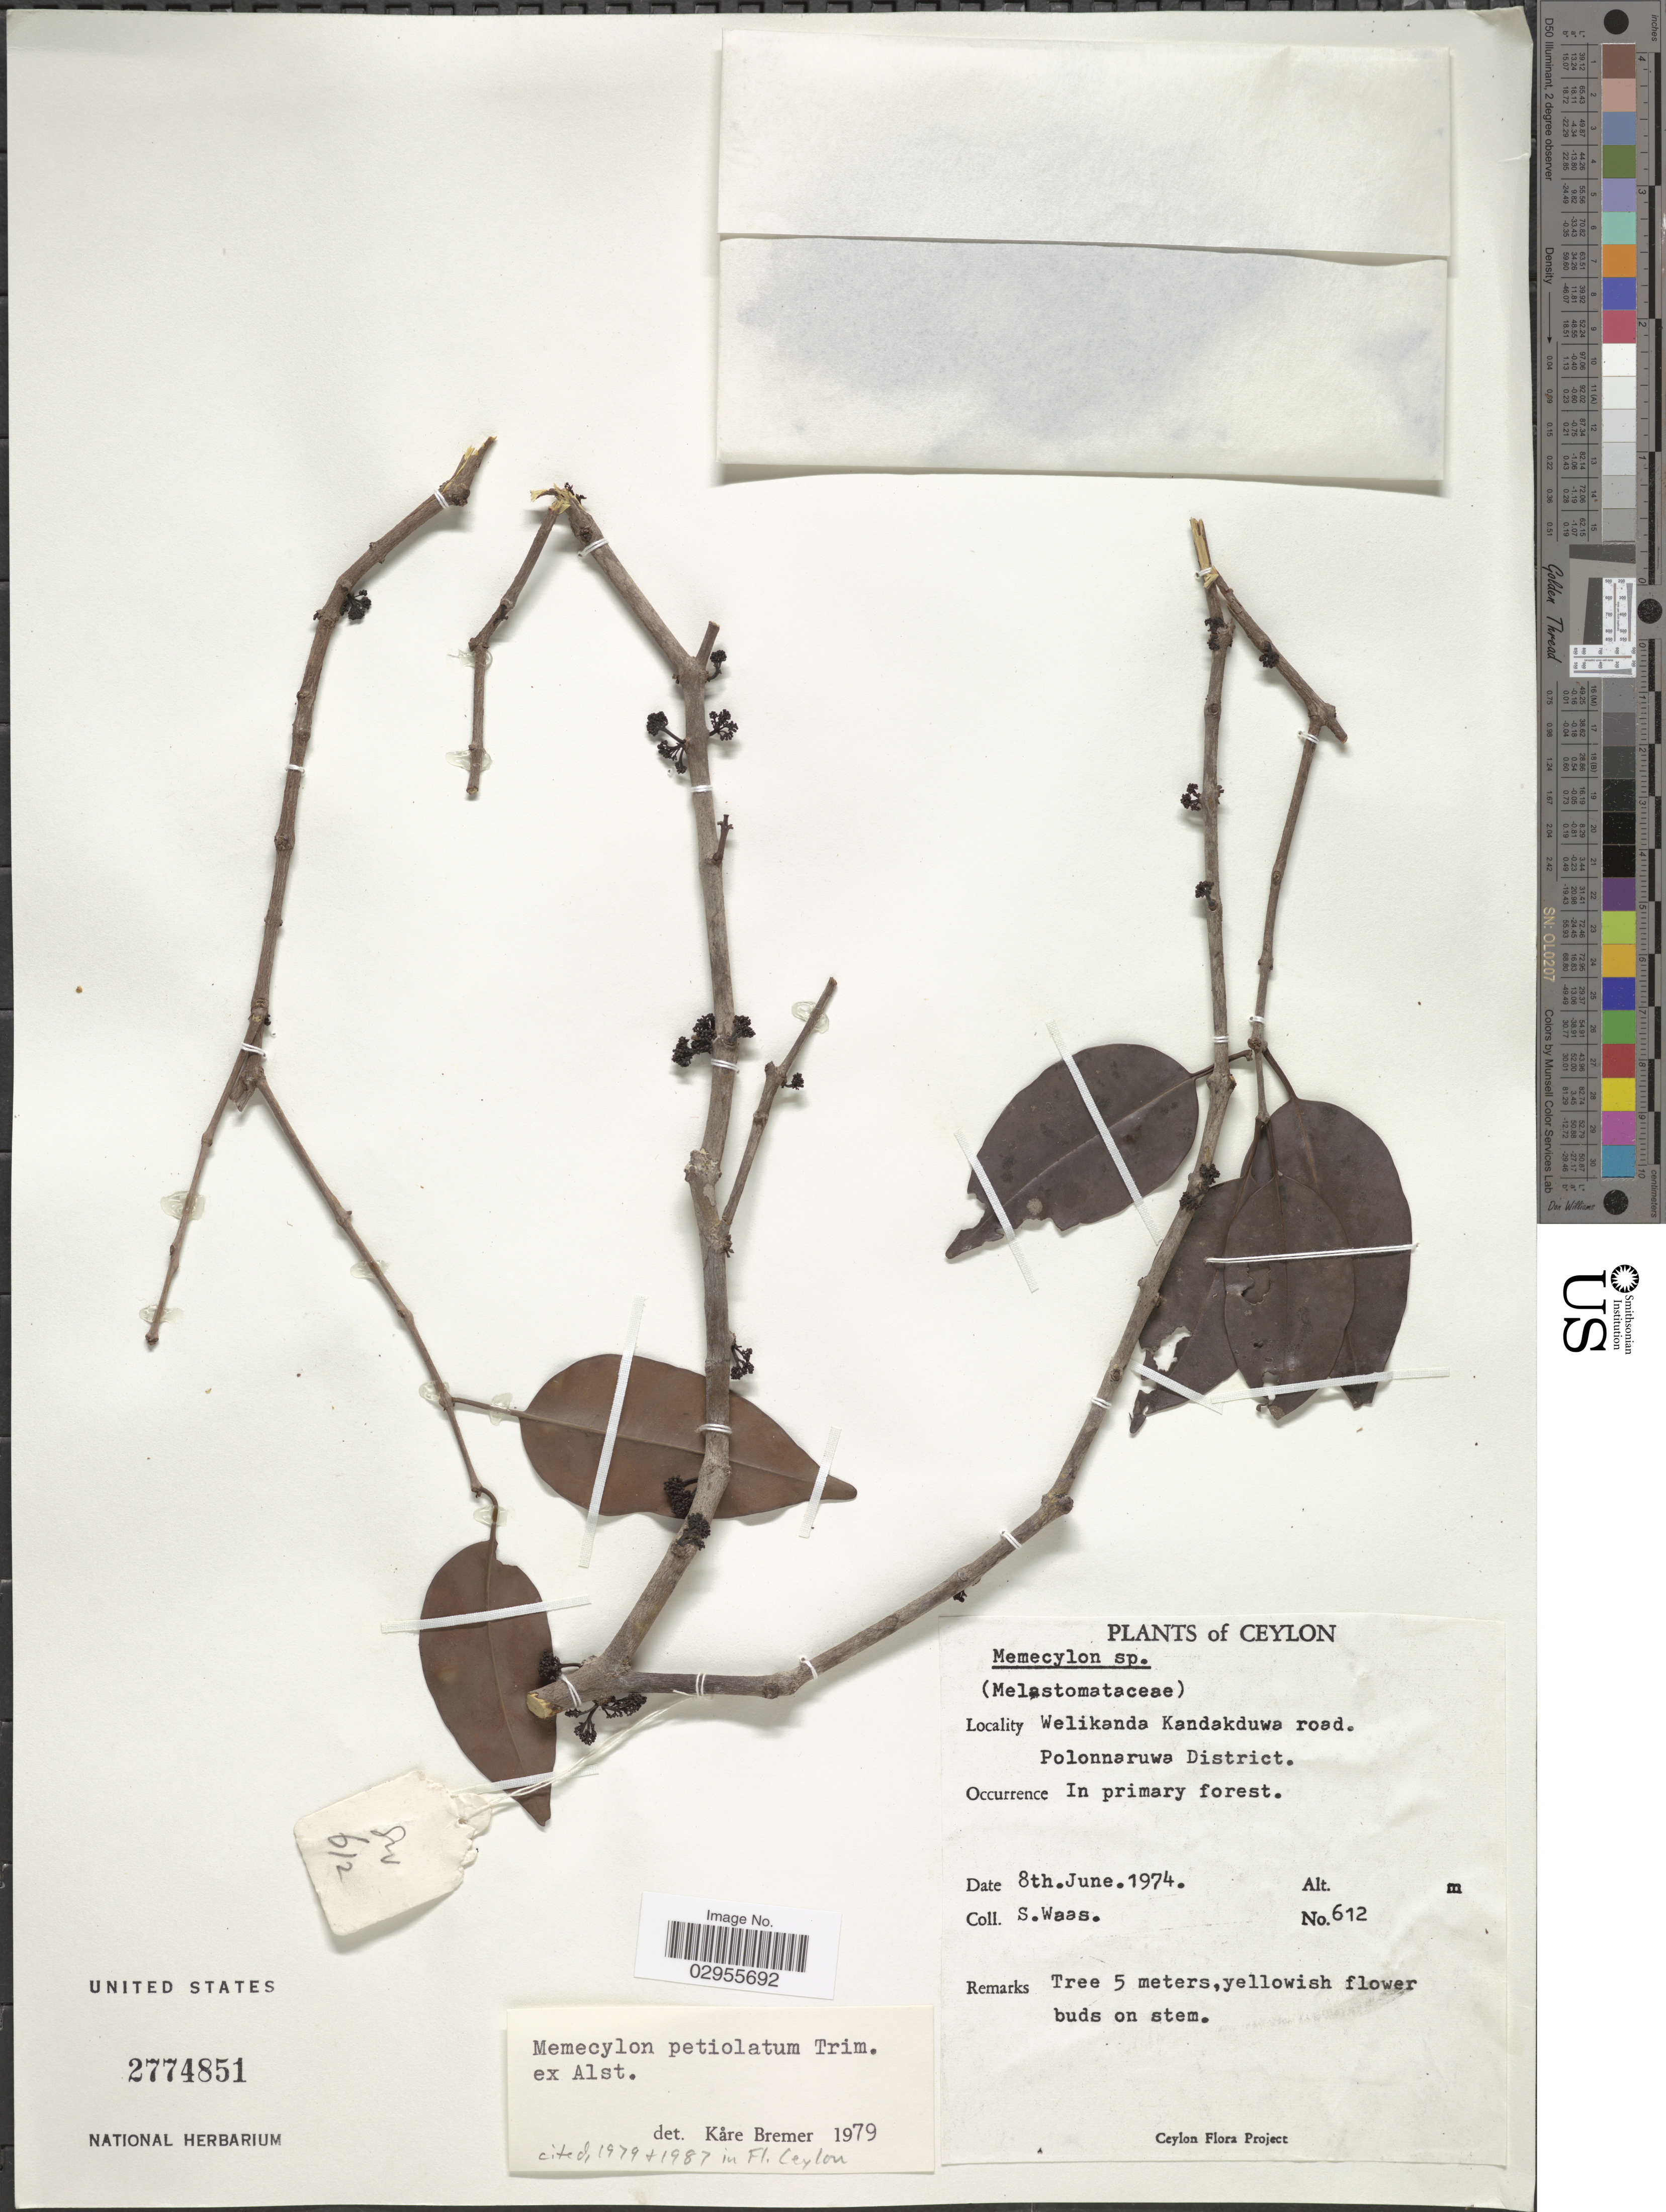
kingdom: Plantae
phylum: Tracheophyta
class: Magnoliopsida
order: Myrtales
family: Melastomataceae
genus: Memecylon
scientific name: Memecylon petiolatum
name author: Trimen ex Alston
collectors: S. Waas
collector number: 612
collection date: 1974-06-08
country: Sri Lanka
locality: Ceylon. Welikanda Kandakduwa road. Polonnaruwa District.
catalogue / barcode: US 2774851